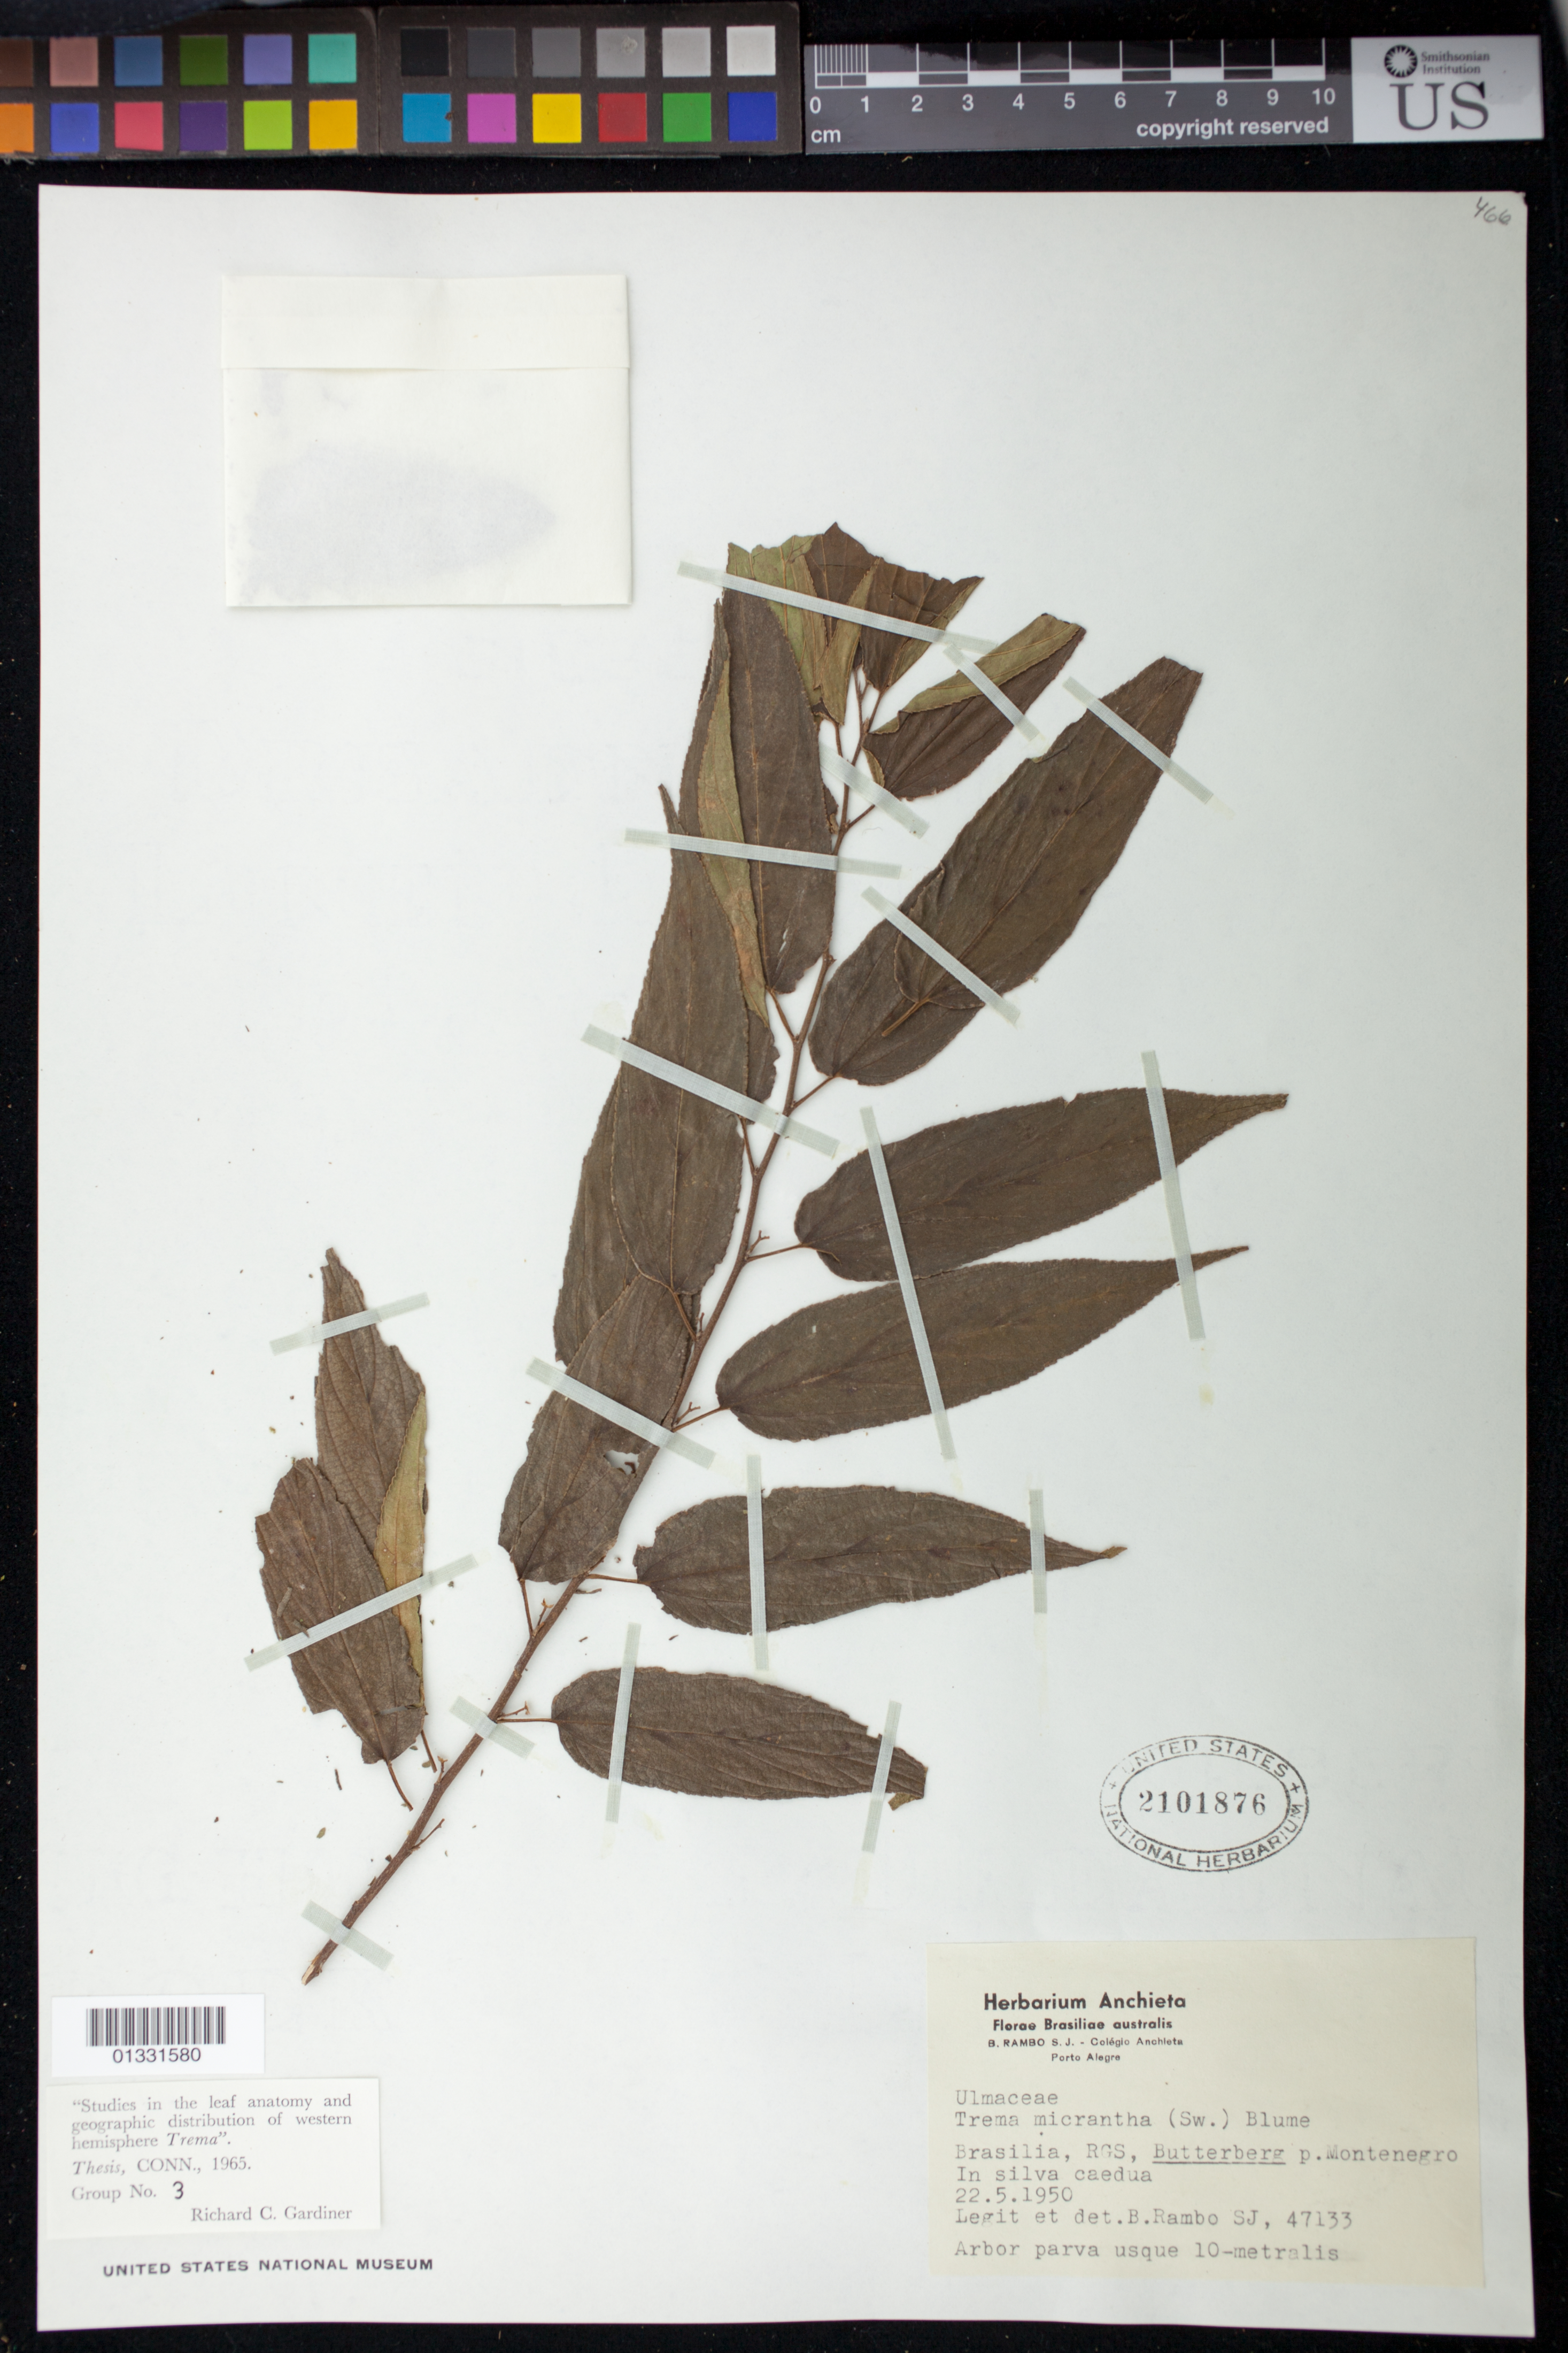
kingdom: Plantae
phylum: Tracheophyta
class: Magnoliopsida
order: Rosales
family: Cannabaceae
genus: Trema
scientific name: Trema micranthum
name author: (L.) Blume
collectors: B. Rambo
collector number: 47133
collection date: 1950-05-22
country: Brazil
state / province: Rio Grande do Sul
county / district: Montenegro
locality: Butterberg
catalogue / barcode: US 2101876